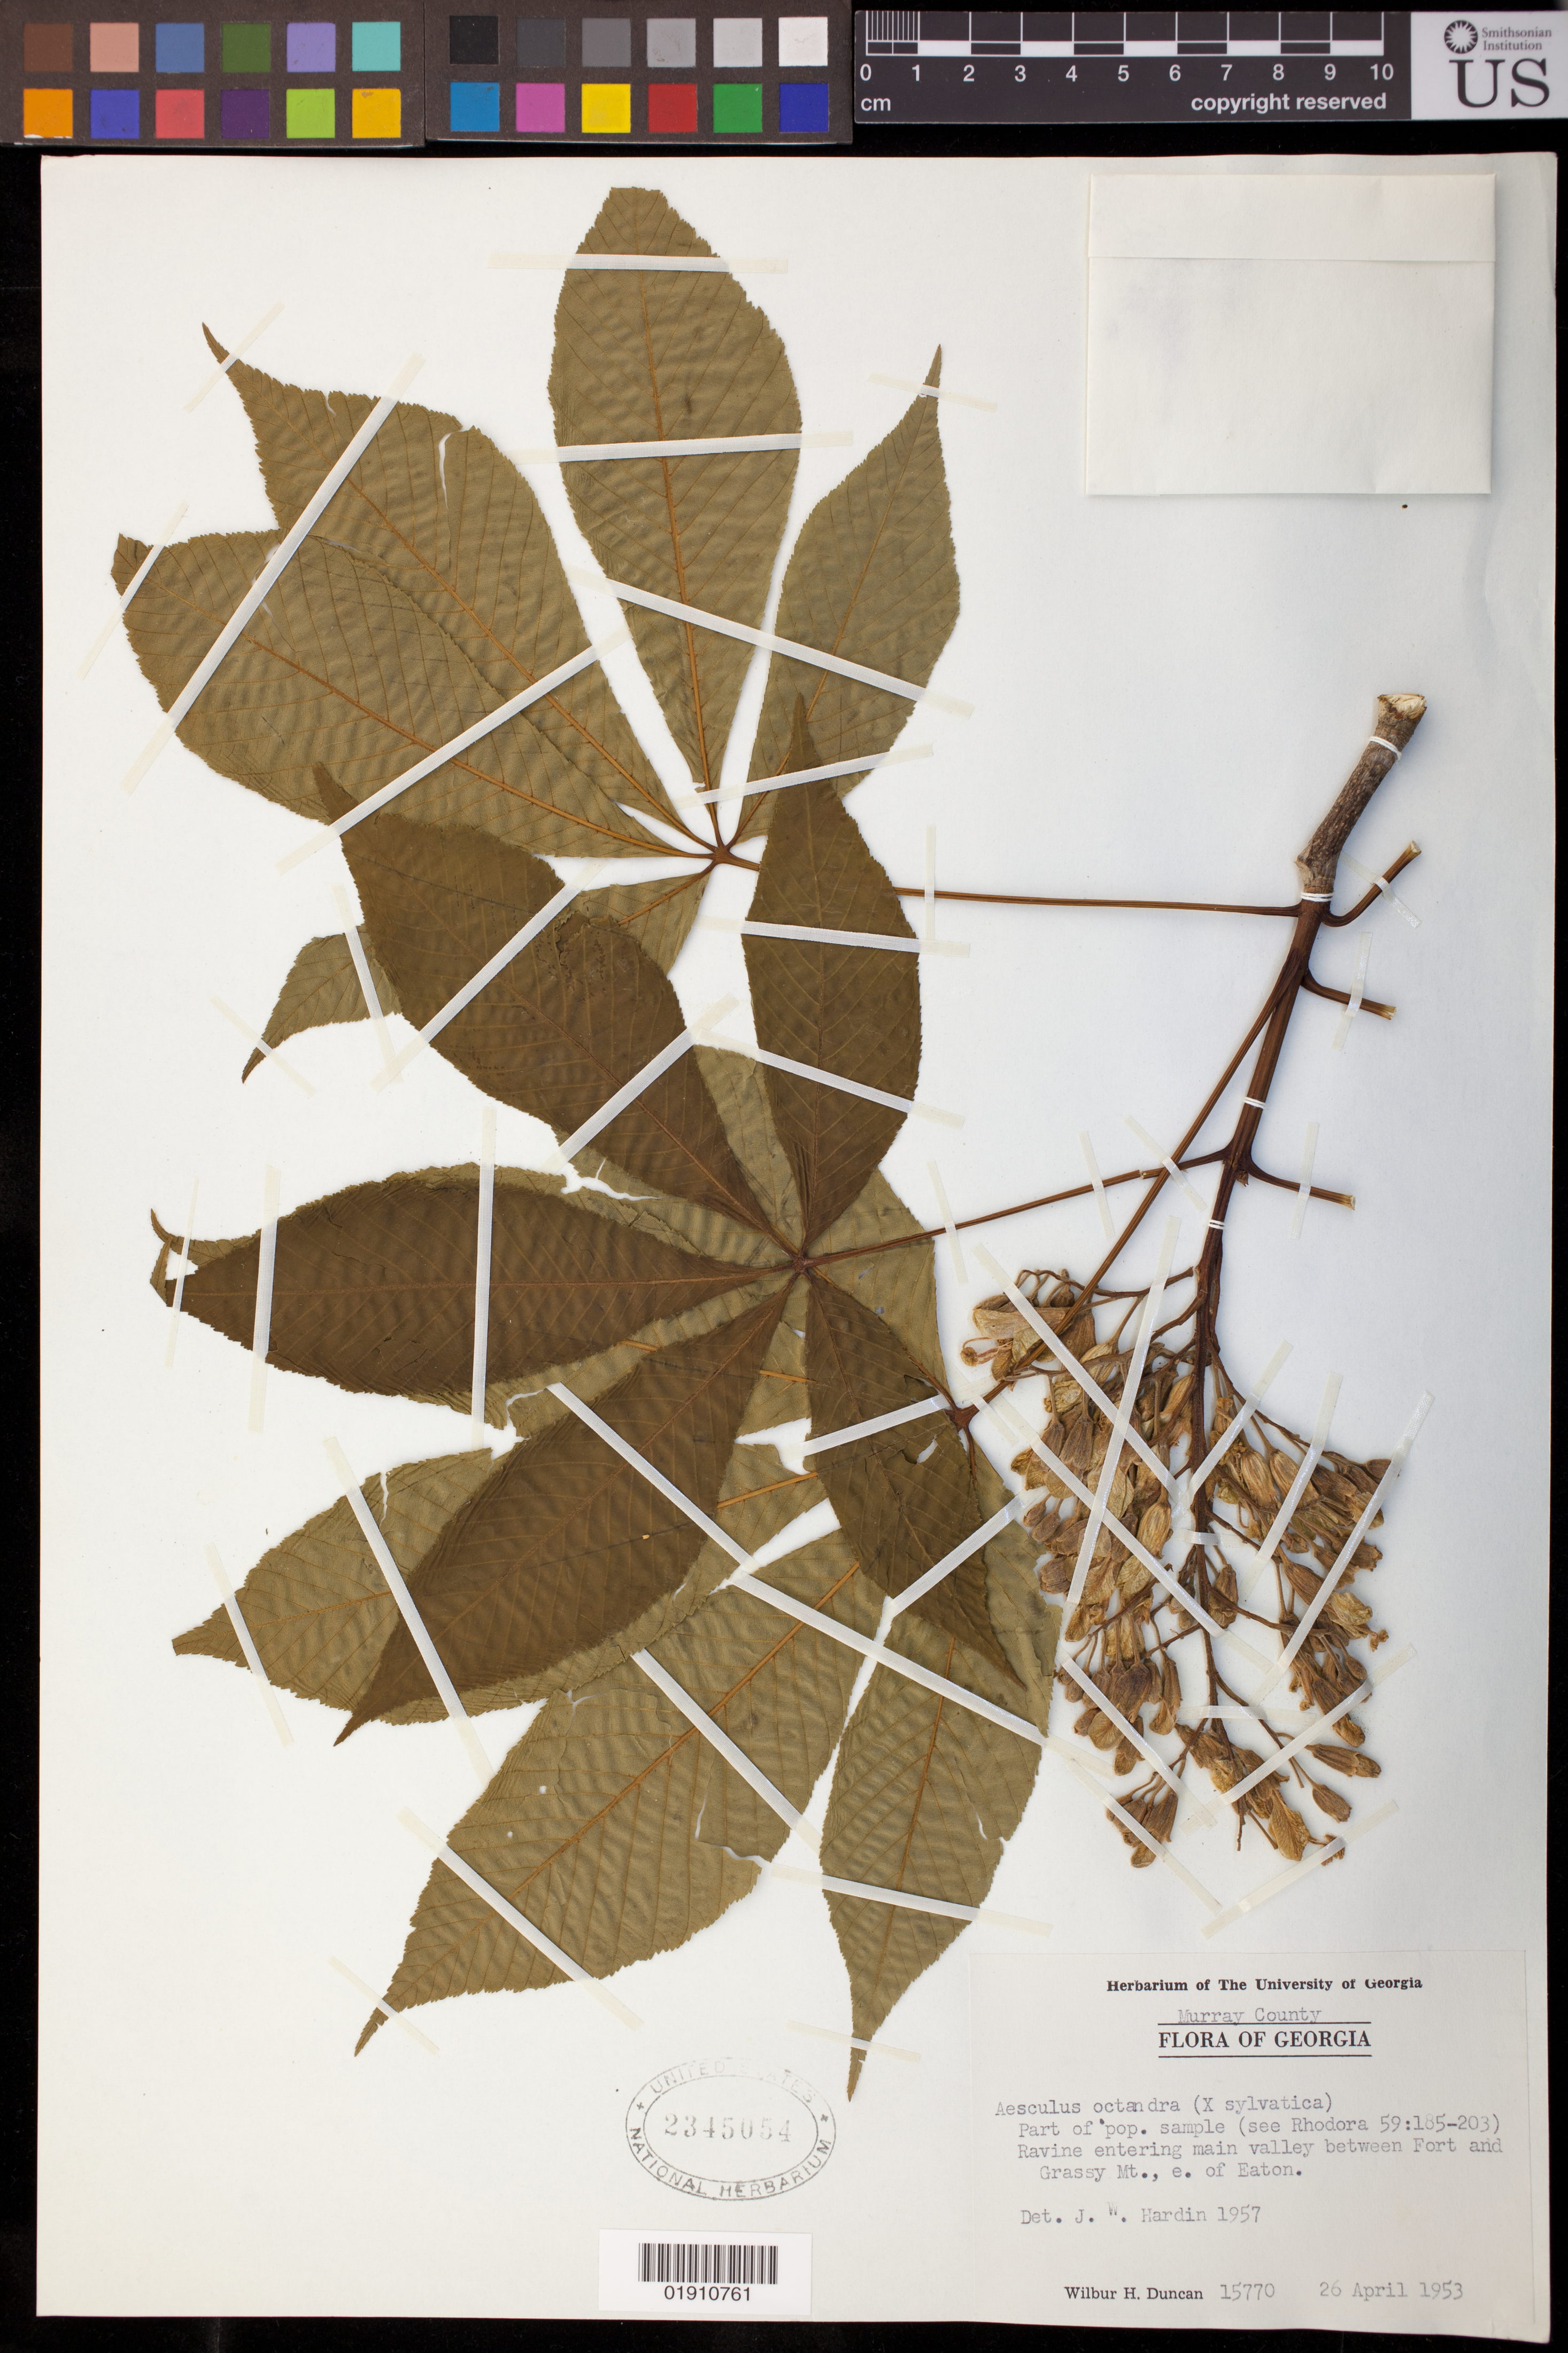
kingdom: Plantae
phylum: Tracheophyta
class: Magnoliopsida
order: Sapindales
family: Sapindaceae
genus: Aesculus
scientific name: Aesculus octandra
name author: Marshall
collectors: W. H. Duncan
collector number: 15770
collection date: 1953-04-26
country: United States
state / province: Georgia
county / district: Murray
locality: Ravine entering main valley between Fort and Grassy Mt., e. of Eaton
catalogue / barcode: US 2345054